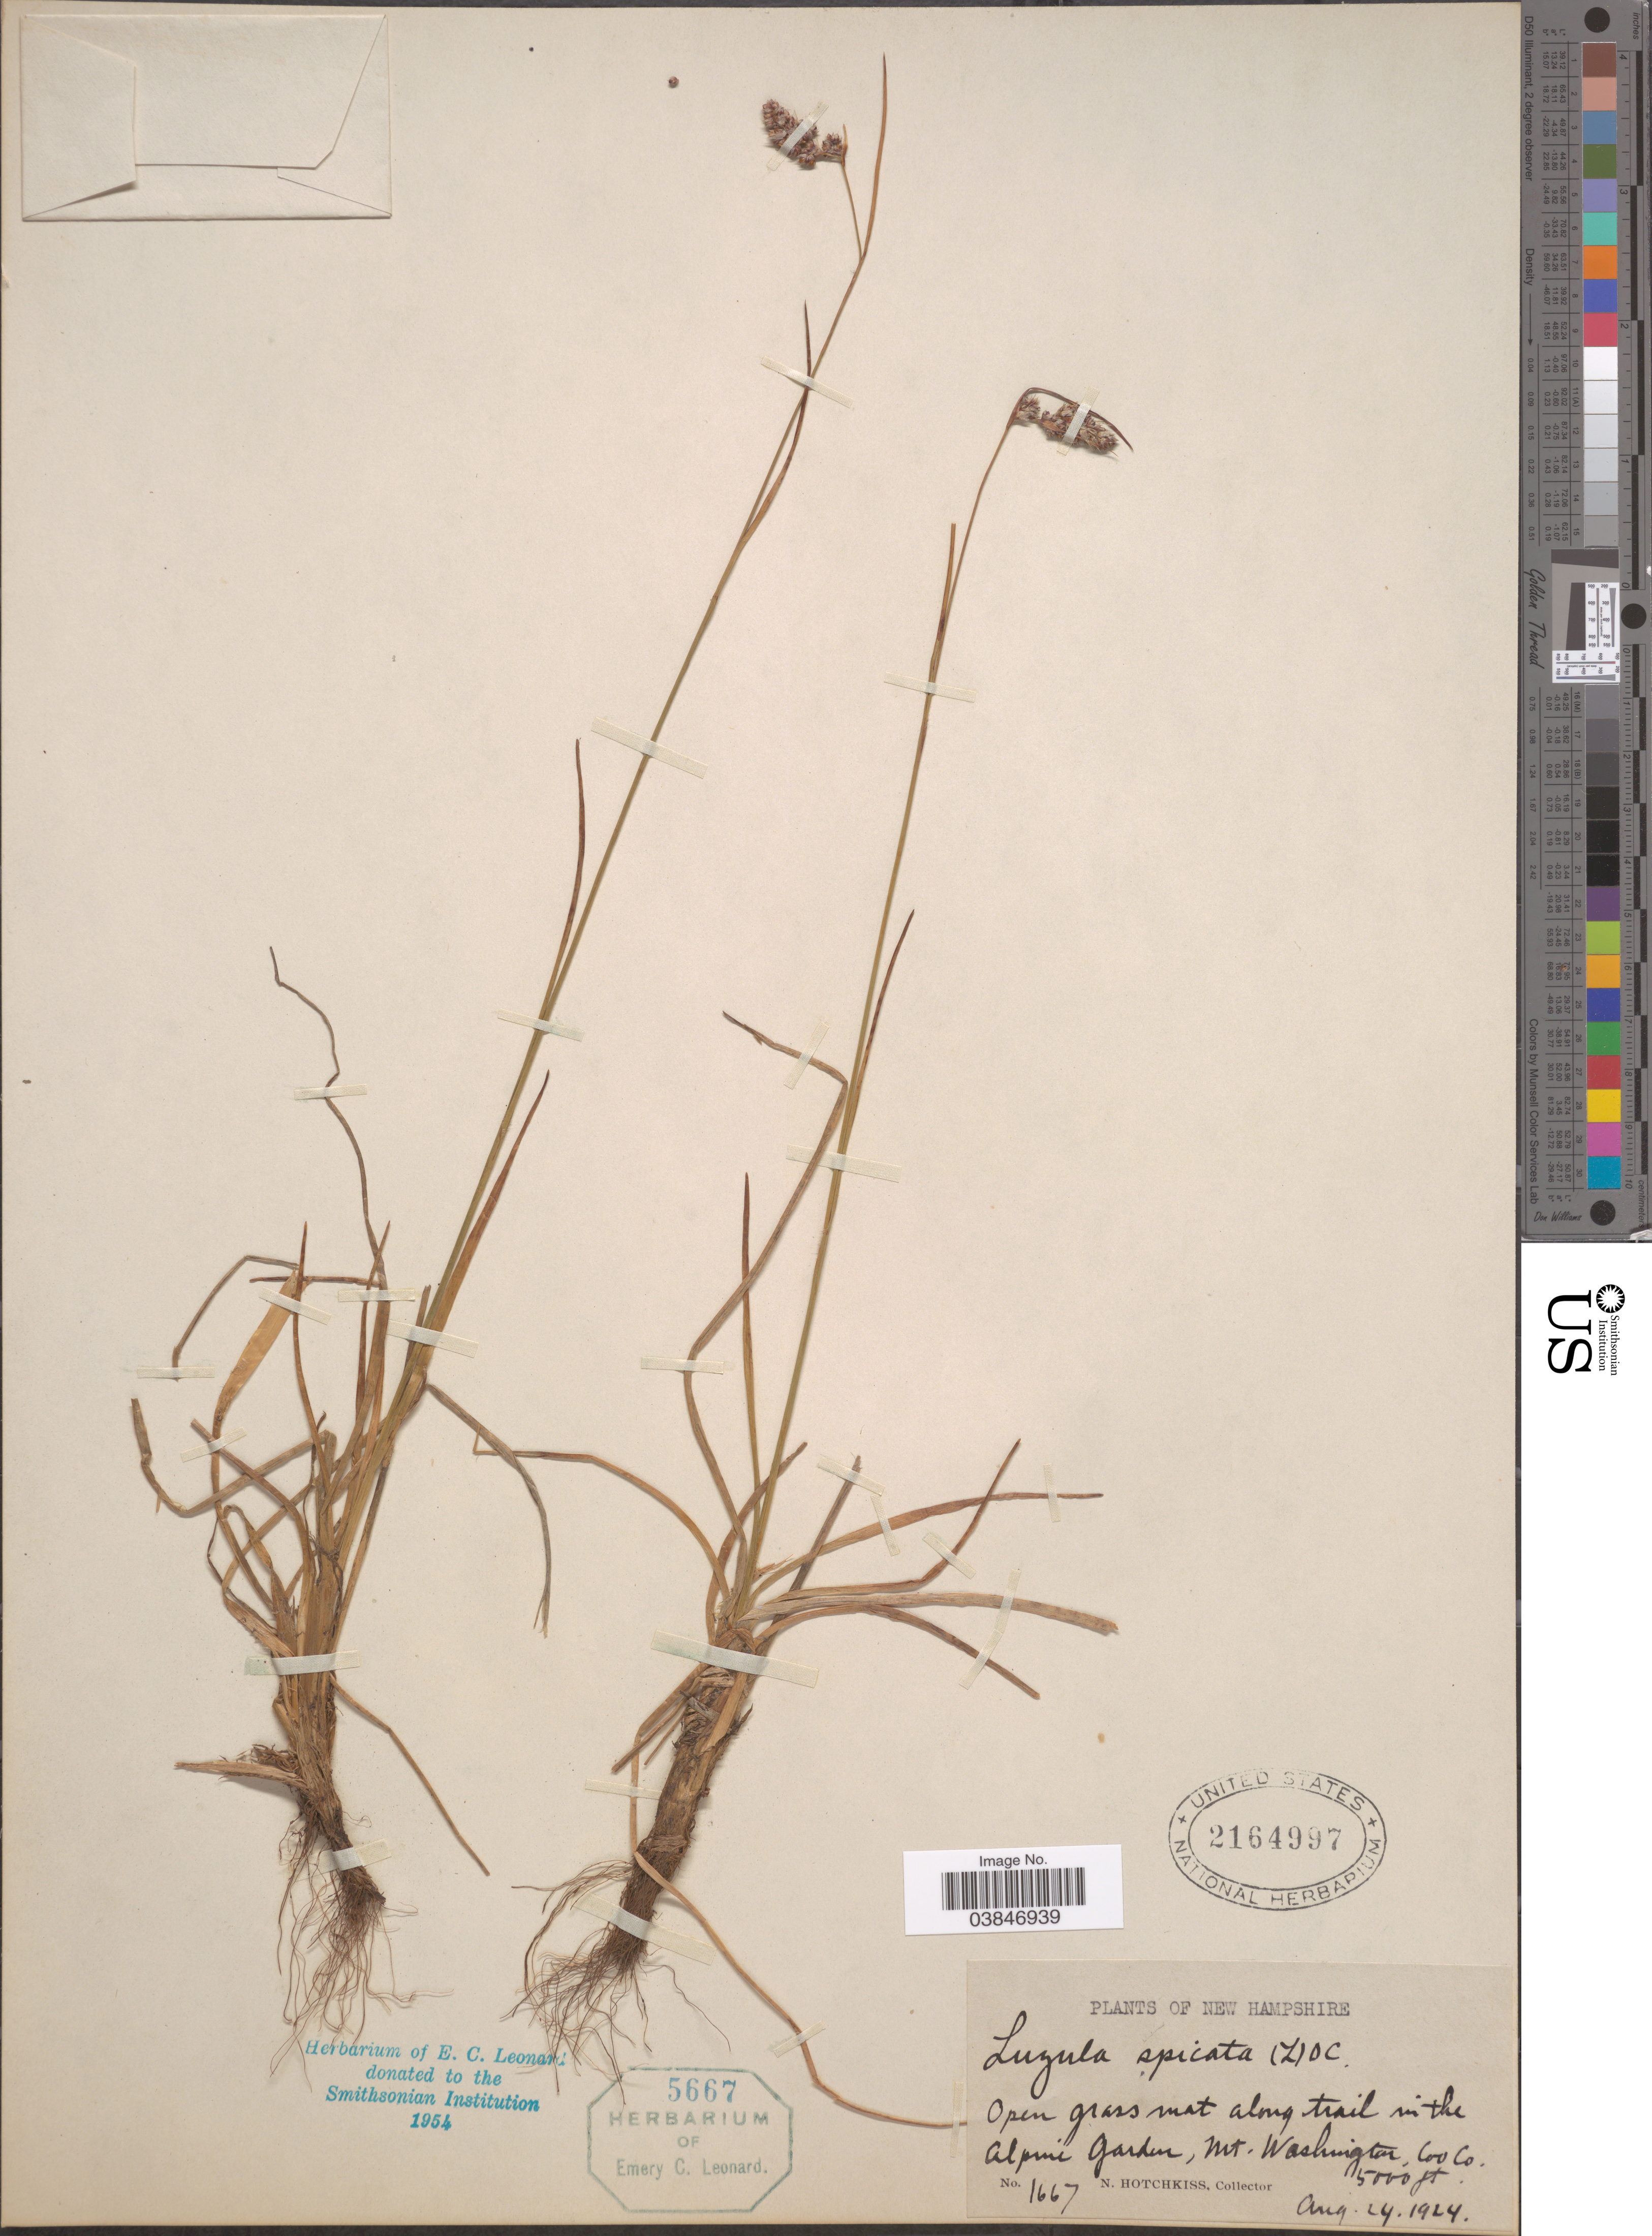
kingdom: Plantae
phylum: Tracheophyta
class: Liliopsida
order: Poales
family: Juncaceae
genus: Luzula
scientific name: Luzula spicata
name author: (L.) DC.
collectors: N. Hotchkiss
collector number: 1667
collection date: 1924-08-24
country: United States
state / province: New Hampshire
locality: Along trail in the Alpine Garden, Mt. Washington, Coo Co.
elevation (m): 1524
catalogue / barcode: US 2164997